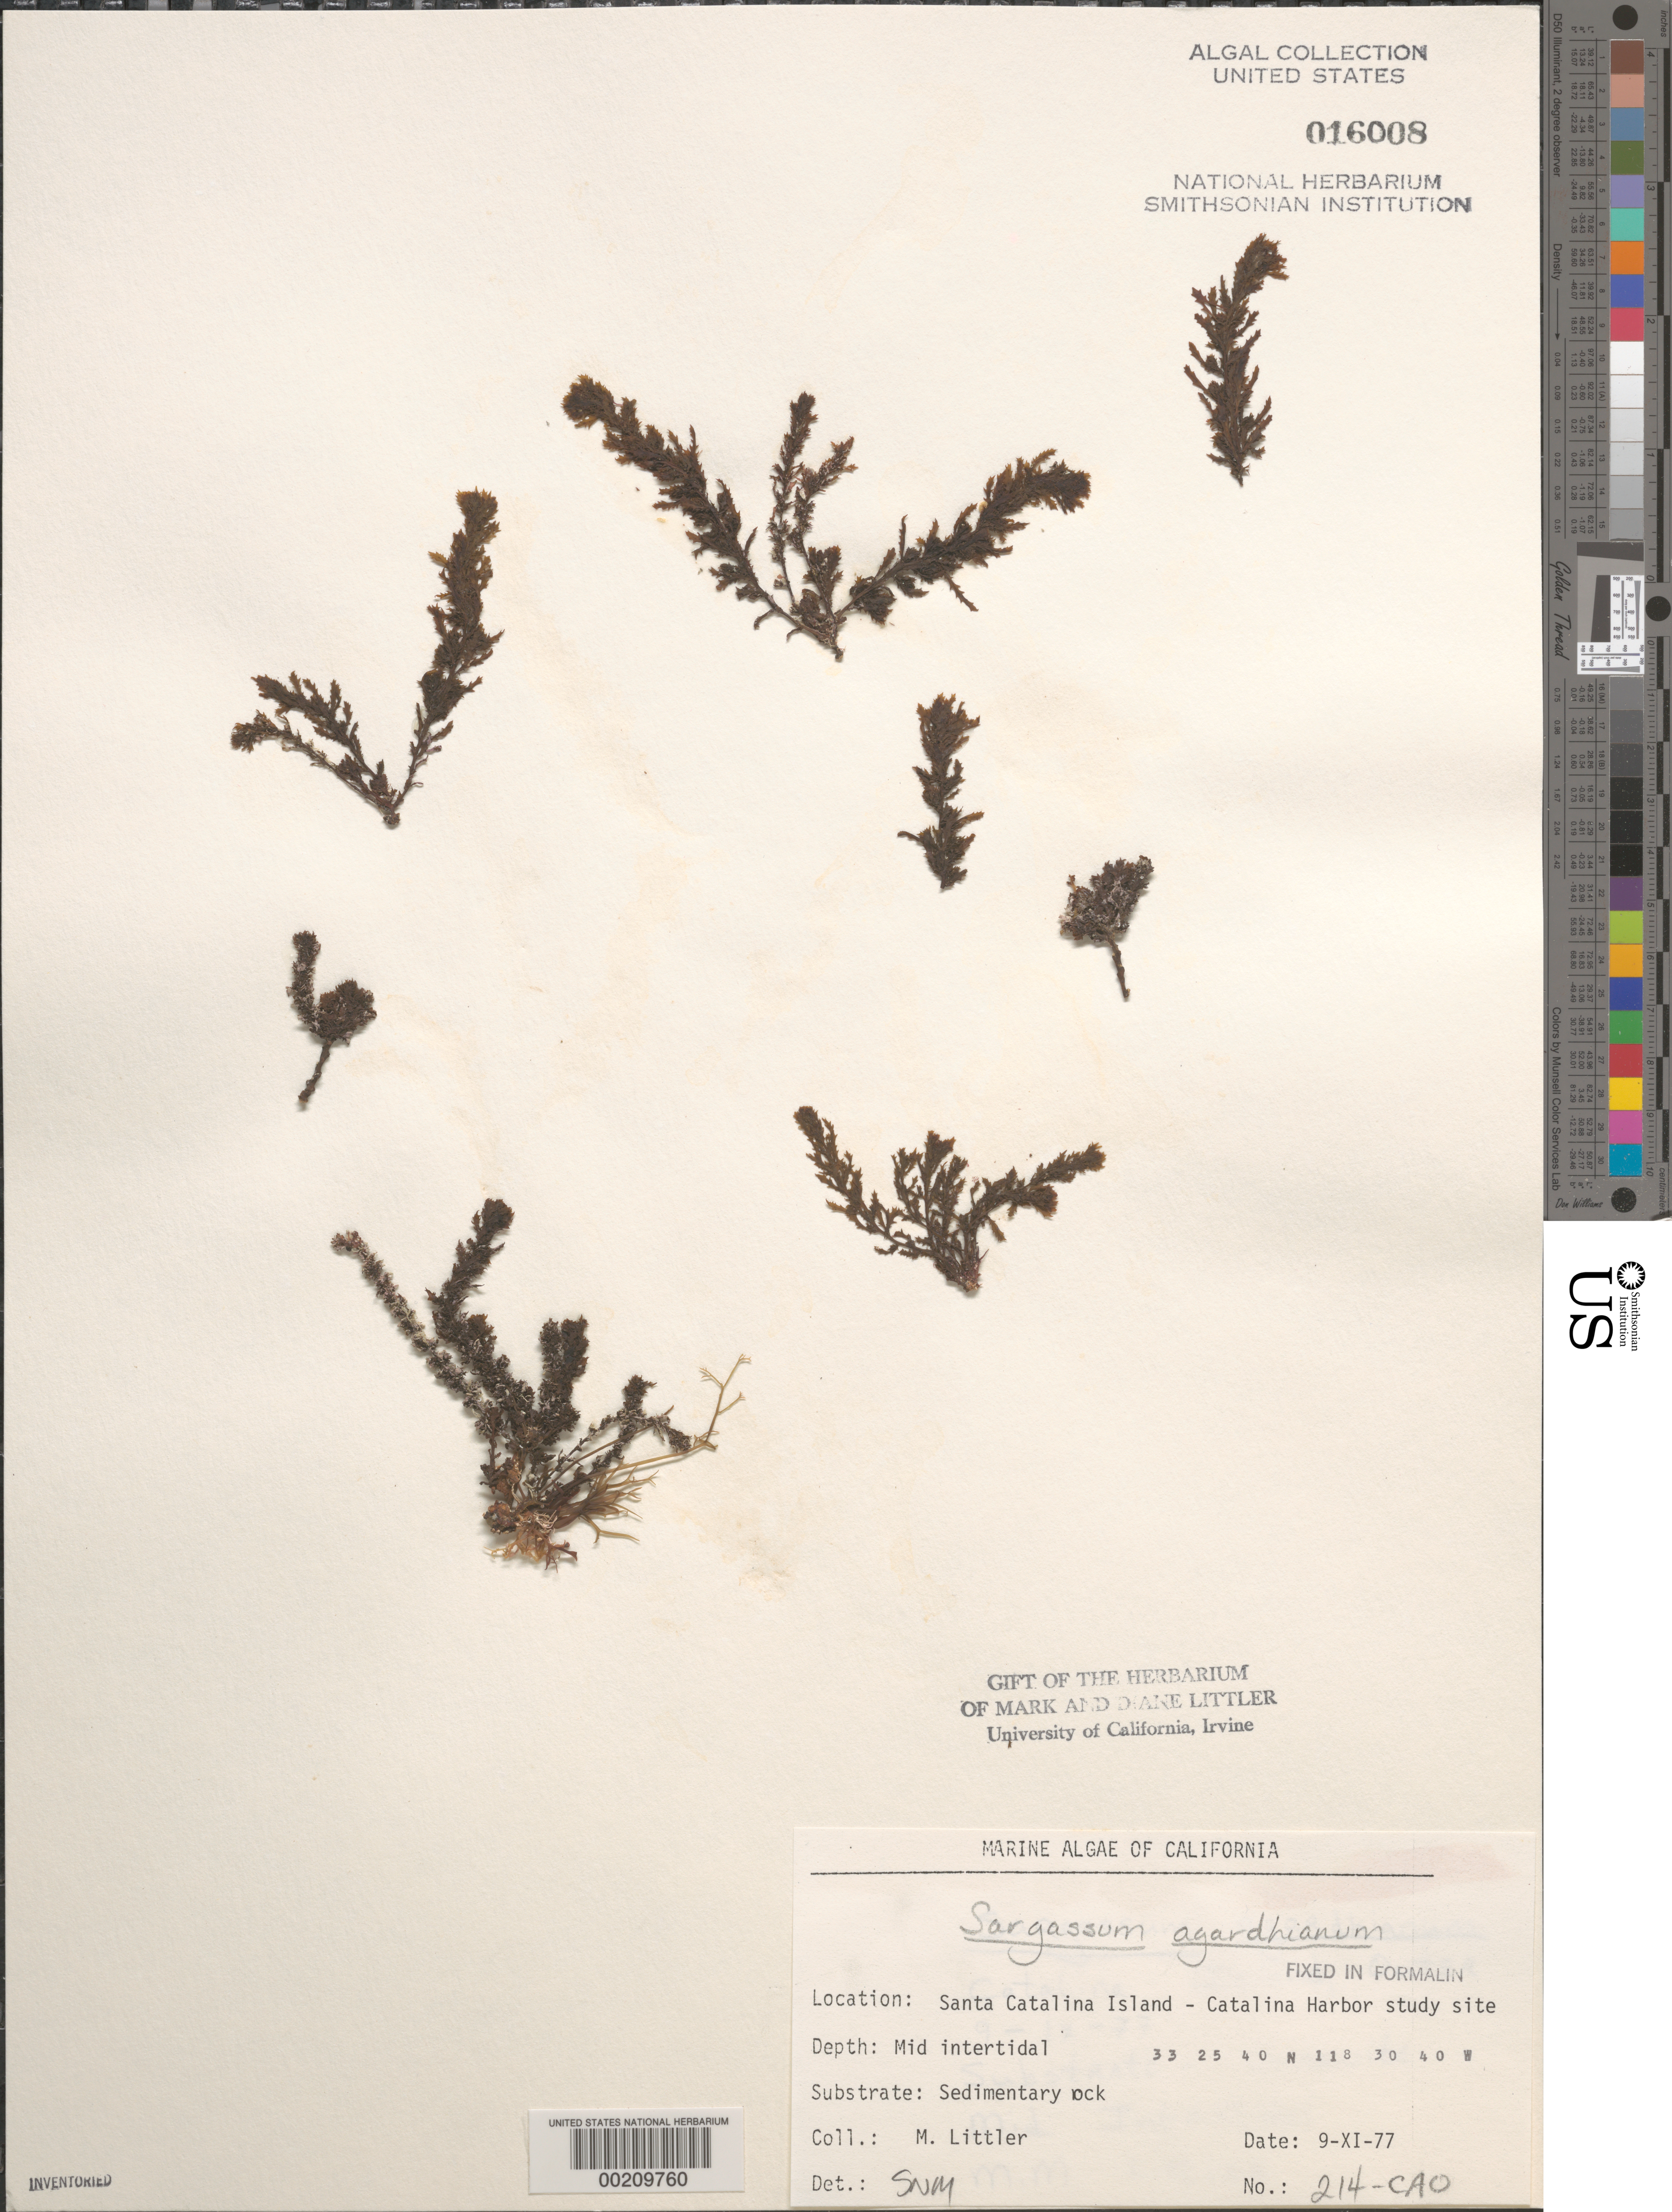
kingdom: Chromista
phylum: Ochrophyta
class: Phaeophyceae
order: Fucales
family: Sargassaceae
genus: Sargassum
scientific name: Sargassum agardhianum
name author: Farl. in J. Agardh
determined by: Murray, S. N.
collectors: M. M. Littler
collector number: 214-cao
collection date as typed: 09 Nov 1977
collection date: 1977-11-09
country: United States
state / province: California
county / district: Los Angeles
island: Santa Catalina Island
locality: Catalina Harbor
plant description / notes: BLM-SOCALBIGHT Rocky Intertidal Survey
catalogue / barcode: US 16008